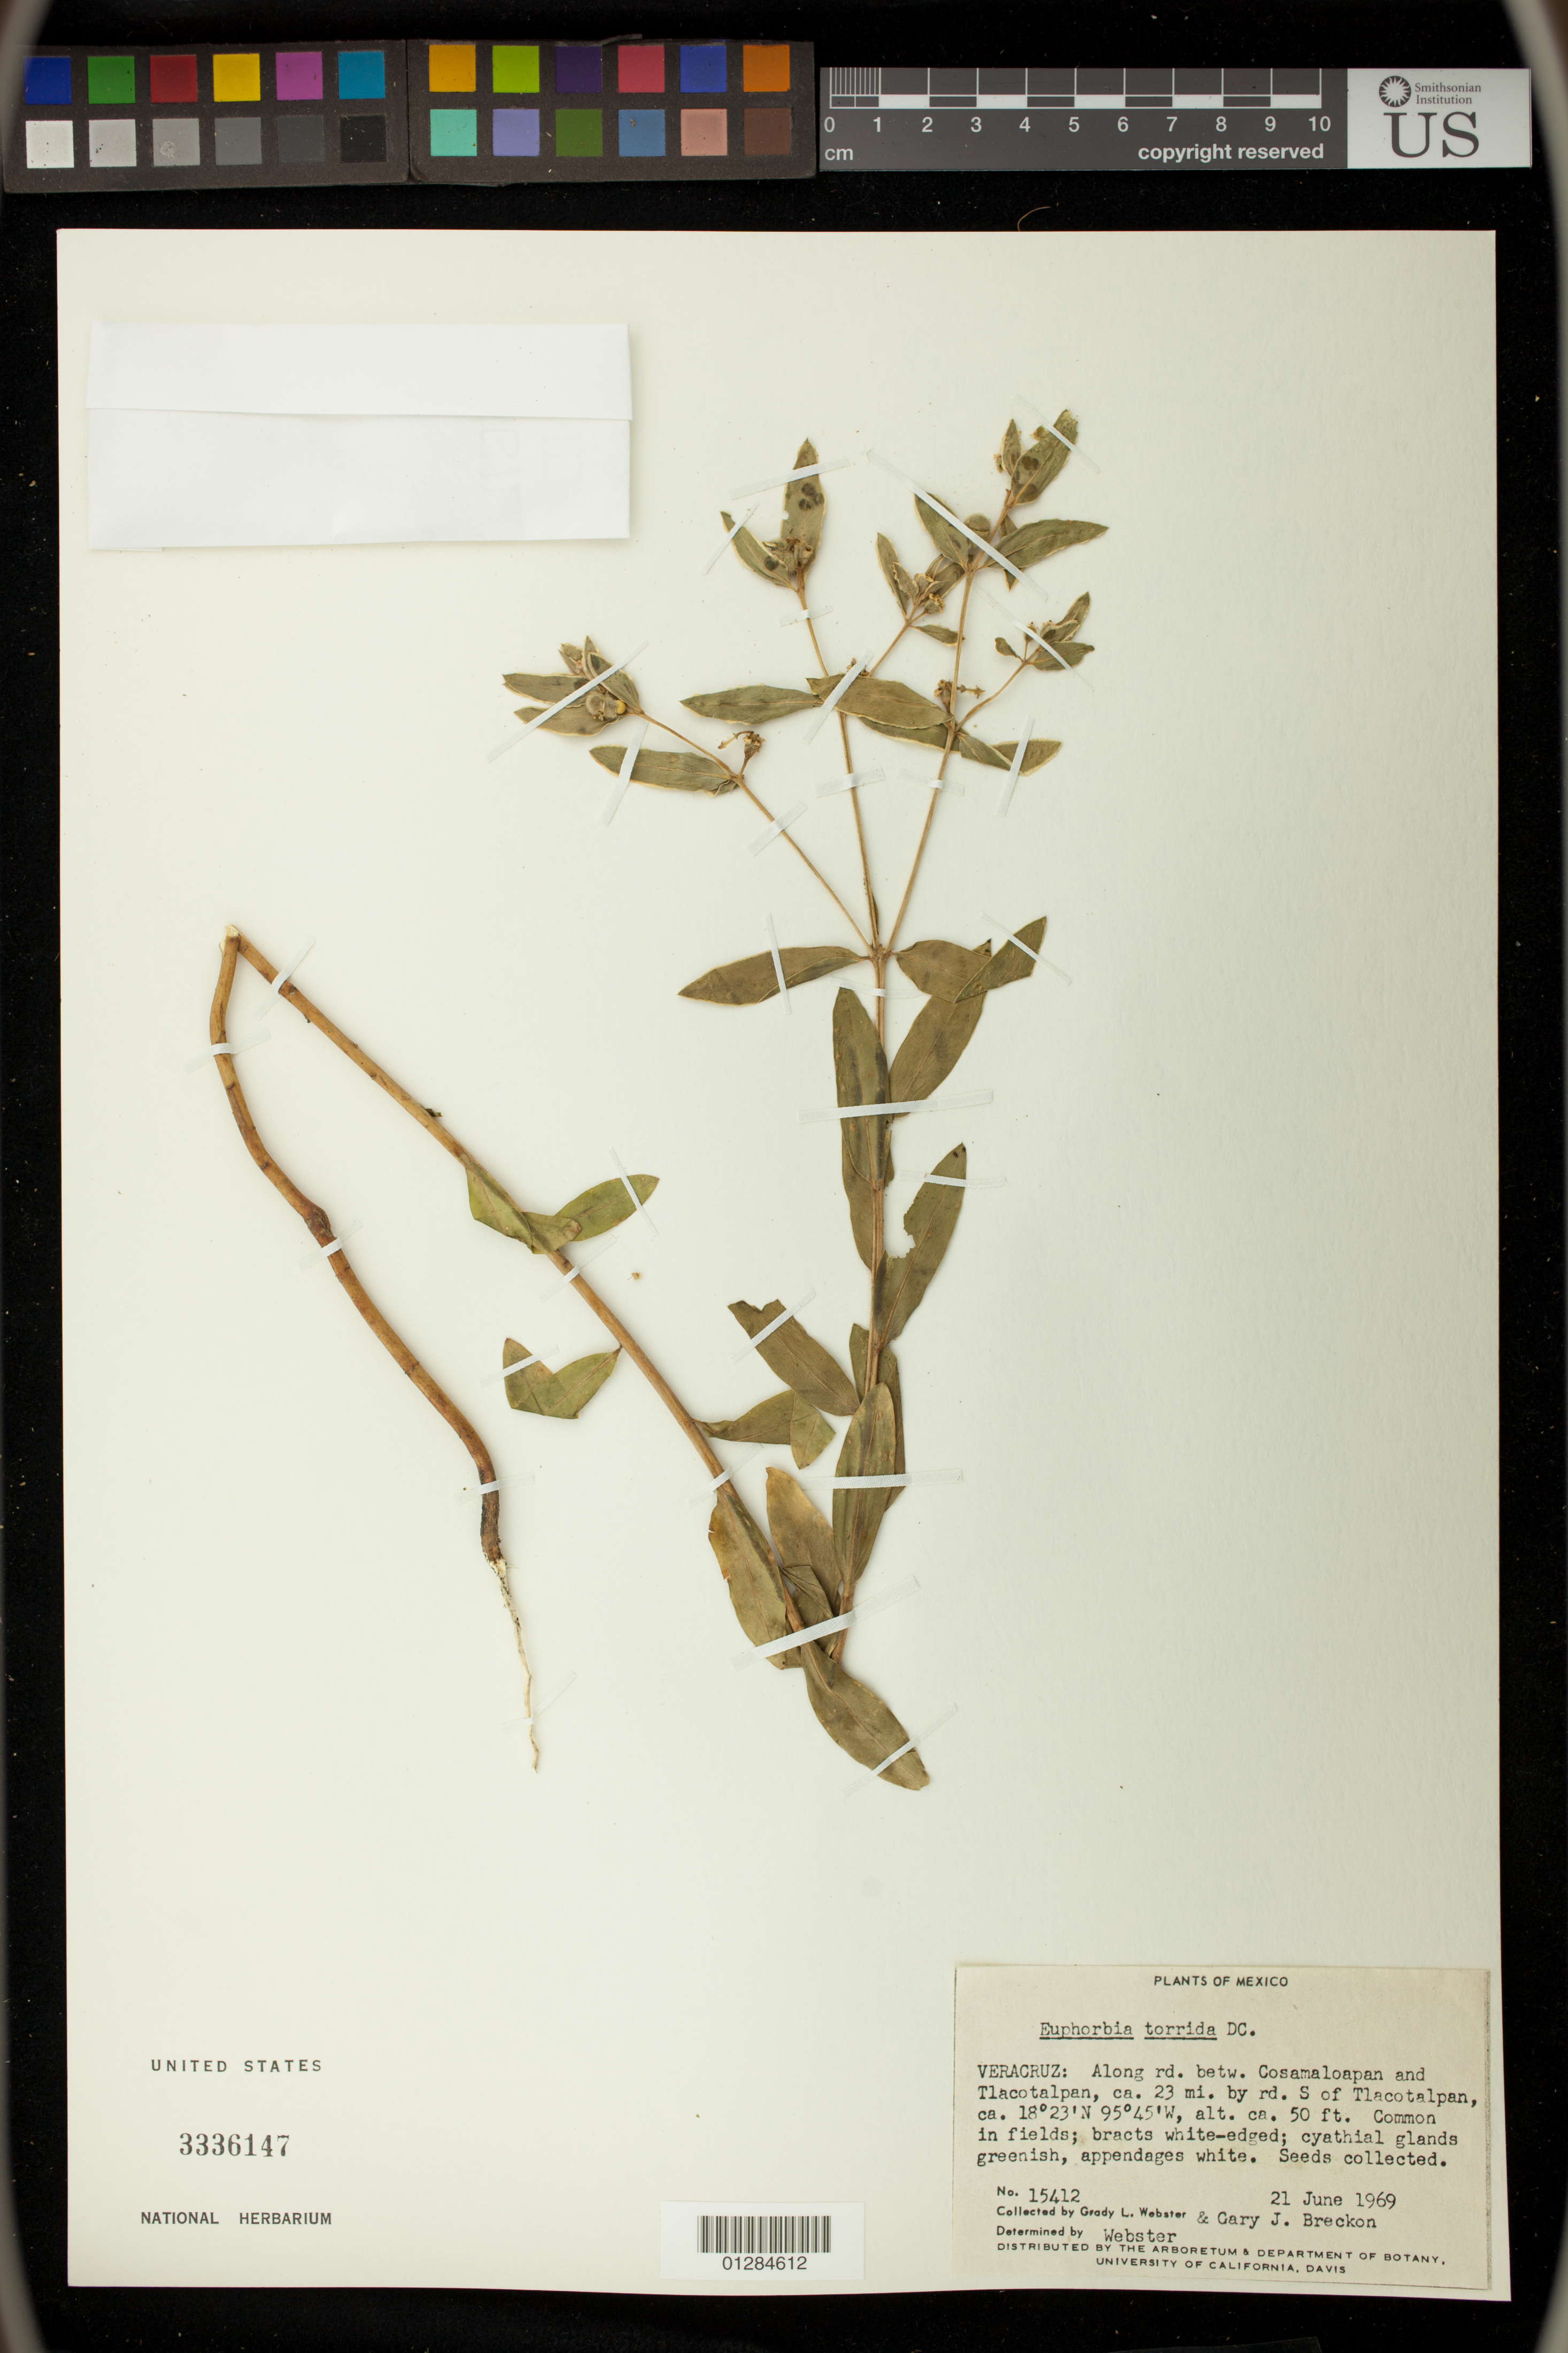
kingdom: Plantae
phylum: Tracheophyta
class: Magnoliopsida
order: Malpighiales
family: Euphorbiaceae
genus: Euphorbia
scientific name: Euphorbia bonplandii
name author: Sweet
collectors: G. L. Webster & G. J. Breckon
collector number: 15412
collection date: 1969-06-21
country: Mexico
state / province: Veracruz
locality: Along rd. betw. Cosamaloapan and Tlacotalpan, ca. 23 mi. by rd. S of Tlacotalpan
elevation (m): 15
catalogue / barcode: US 3336147